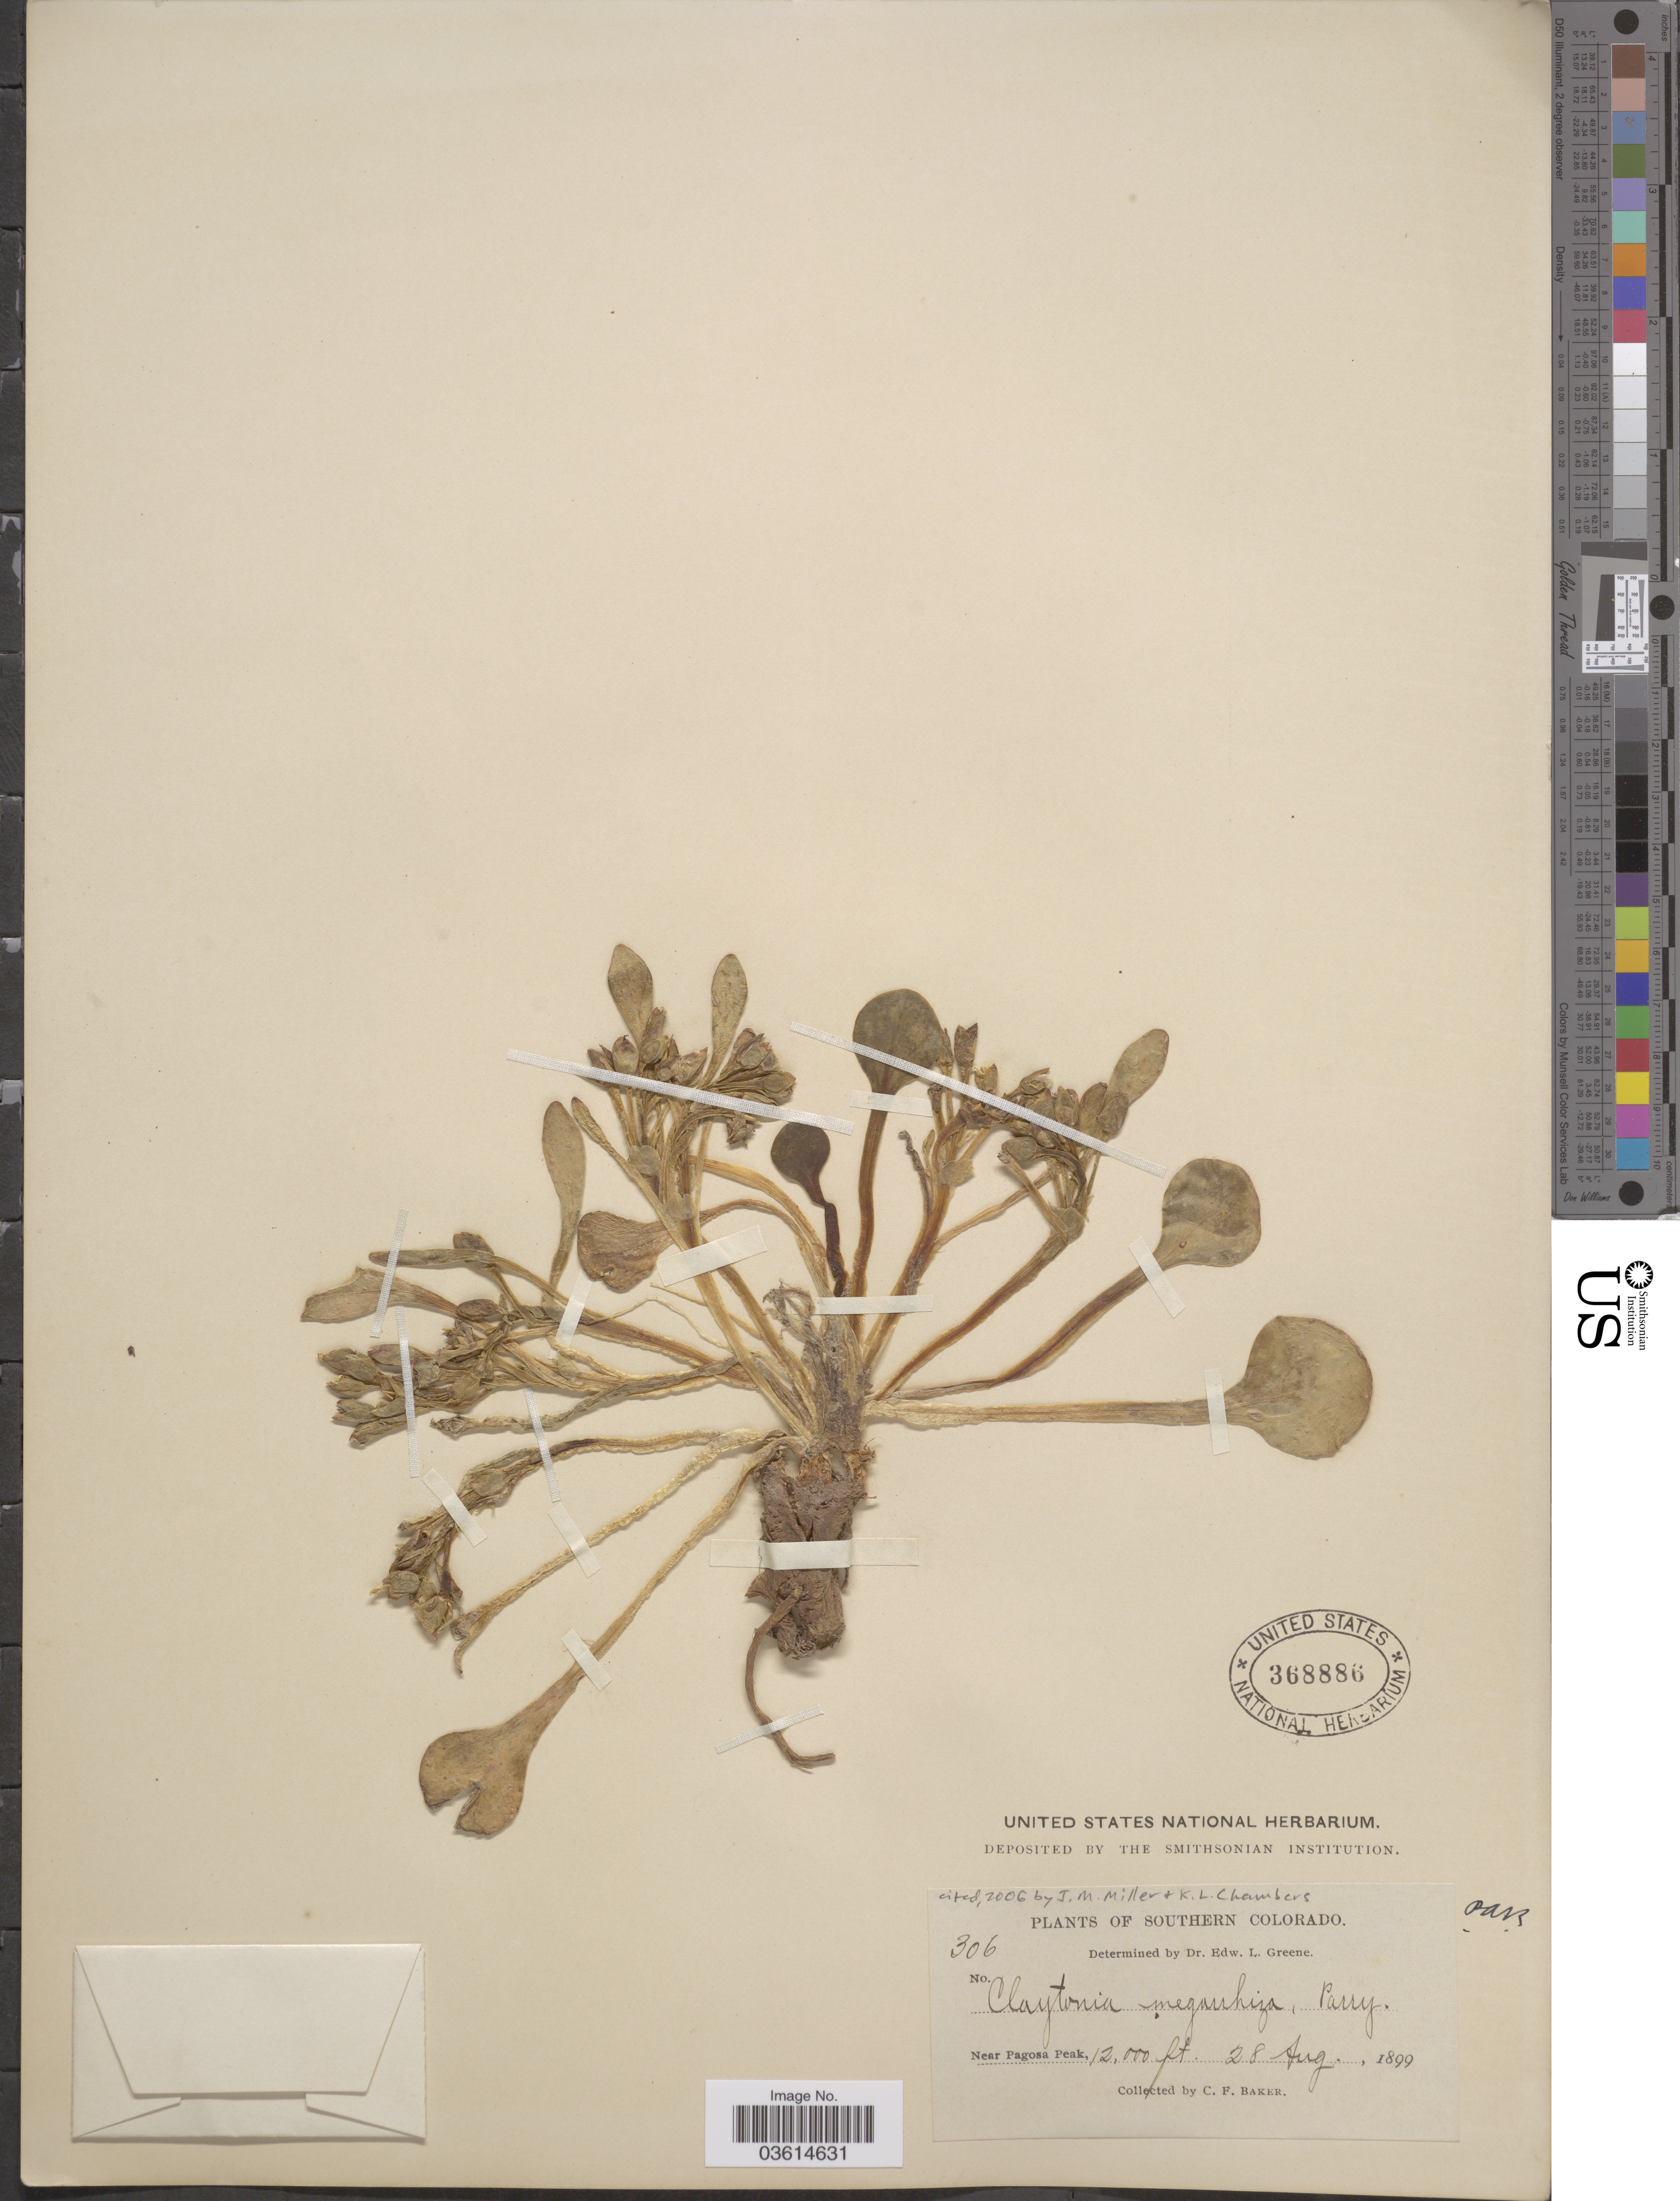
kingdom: Plantae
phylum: Tracheophyta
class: Magnoliopsida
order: Caryophyllales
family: Montiaceae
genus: Claytonia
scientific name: Claytonia megarhiza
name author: (A. Gray) Parry ex S. Watson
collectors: C. F. Baker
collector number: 306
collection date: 1899-08-28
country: United States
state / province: Colorado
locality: Southern Colorado. Near Pagosa Peak.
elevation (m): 3658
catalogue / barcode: US 368886